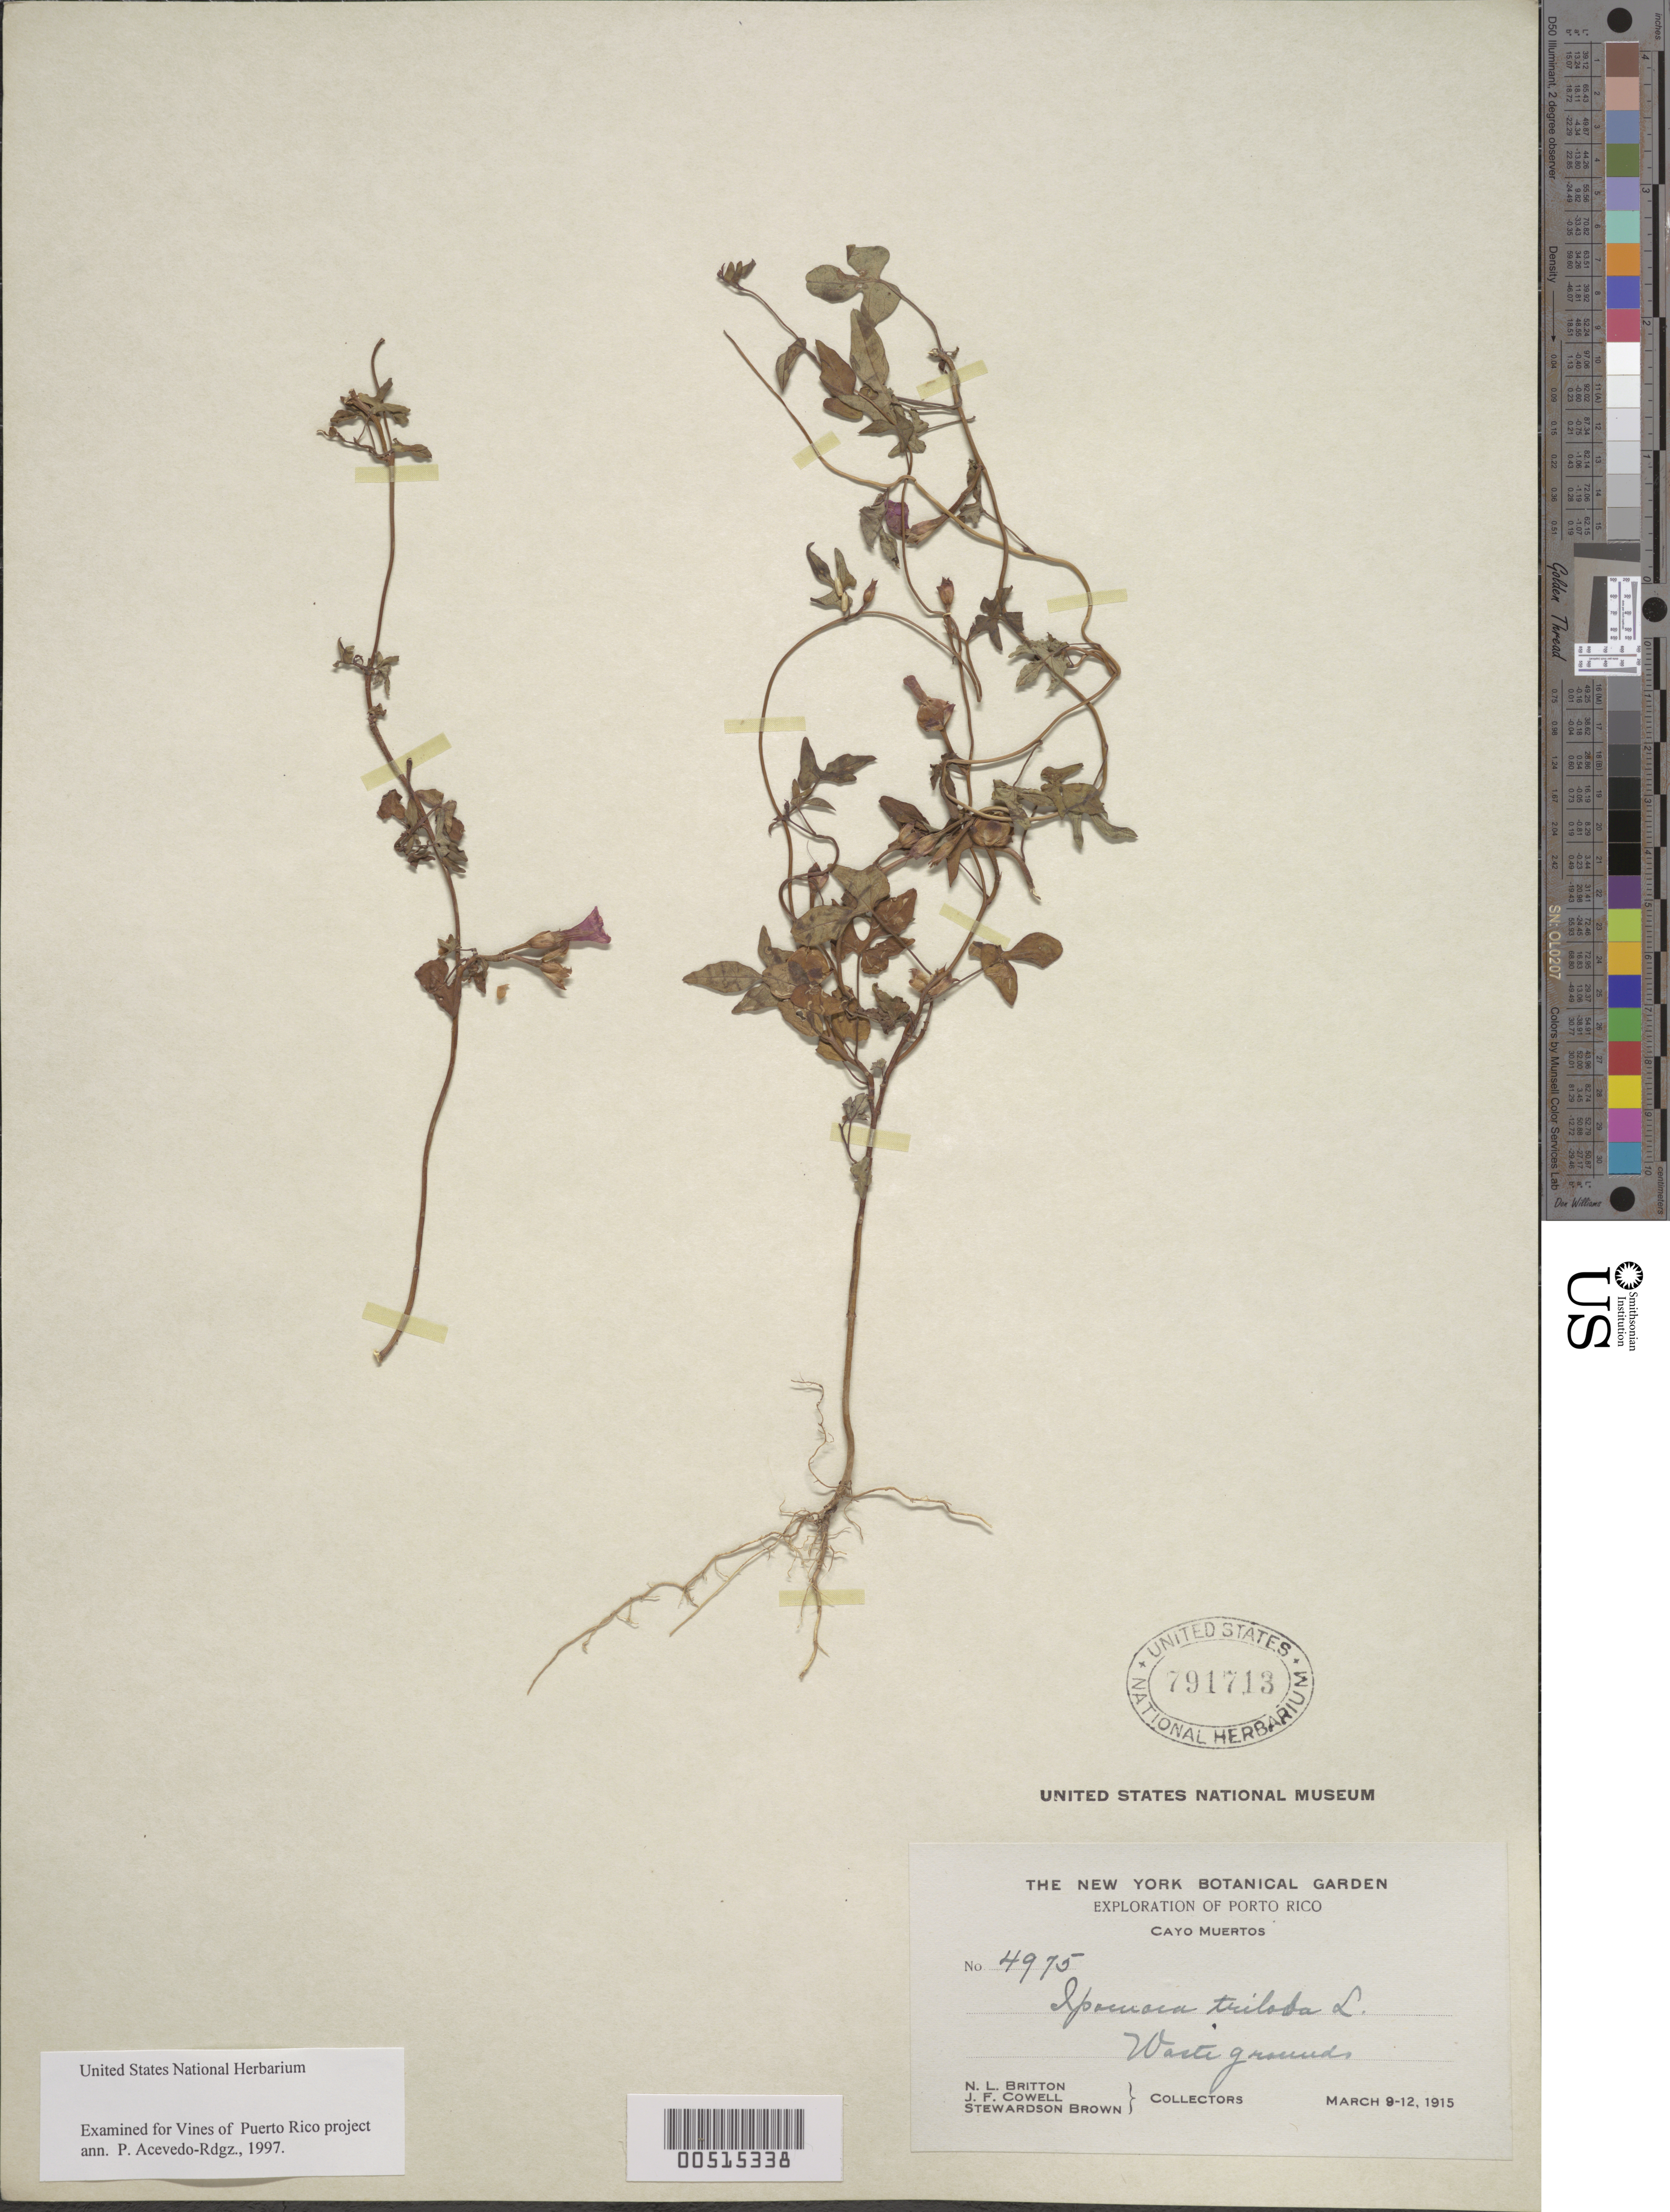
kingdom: Plantae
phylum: Tracheophyta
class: Magnoliopsida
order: Solanales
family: Convolvulaceae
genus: Ipomoea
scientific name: Ipomoea triloba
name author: L.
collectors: N. Britton, J. F. Cowell, M. S. Brown & -. Stewardson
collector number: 4975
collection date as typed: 09 Mar 1915 to 12 Mar 1915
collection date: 1915-03-09/1915-03-12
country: Puerto Rico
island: Greater Antilles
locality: Cayo Muertos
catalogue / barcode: US 791713